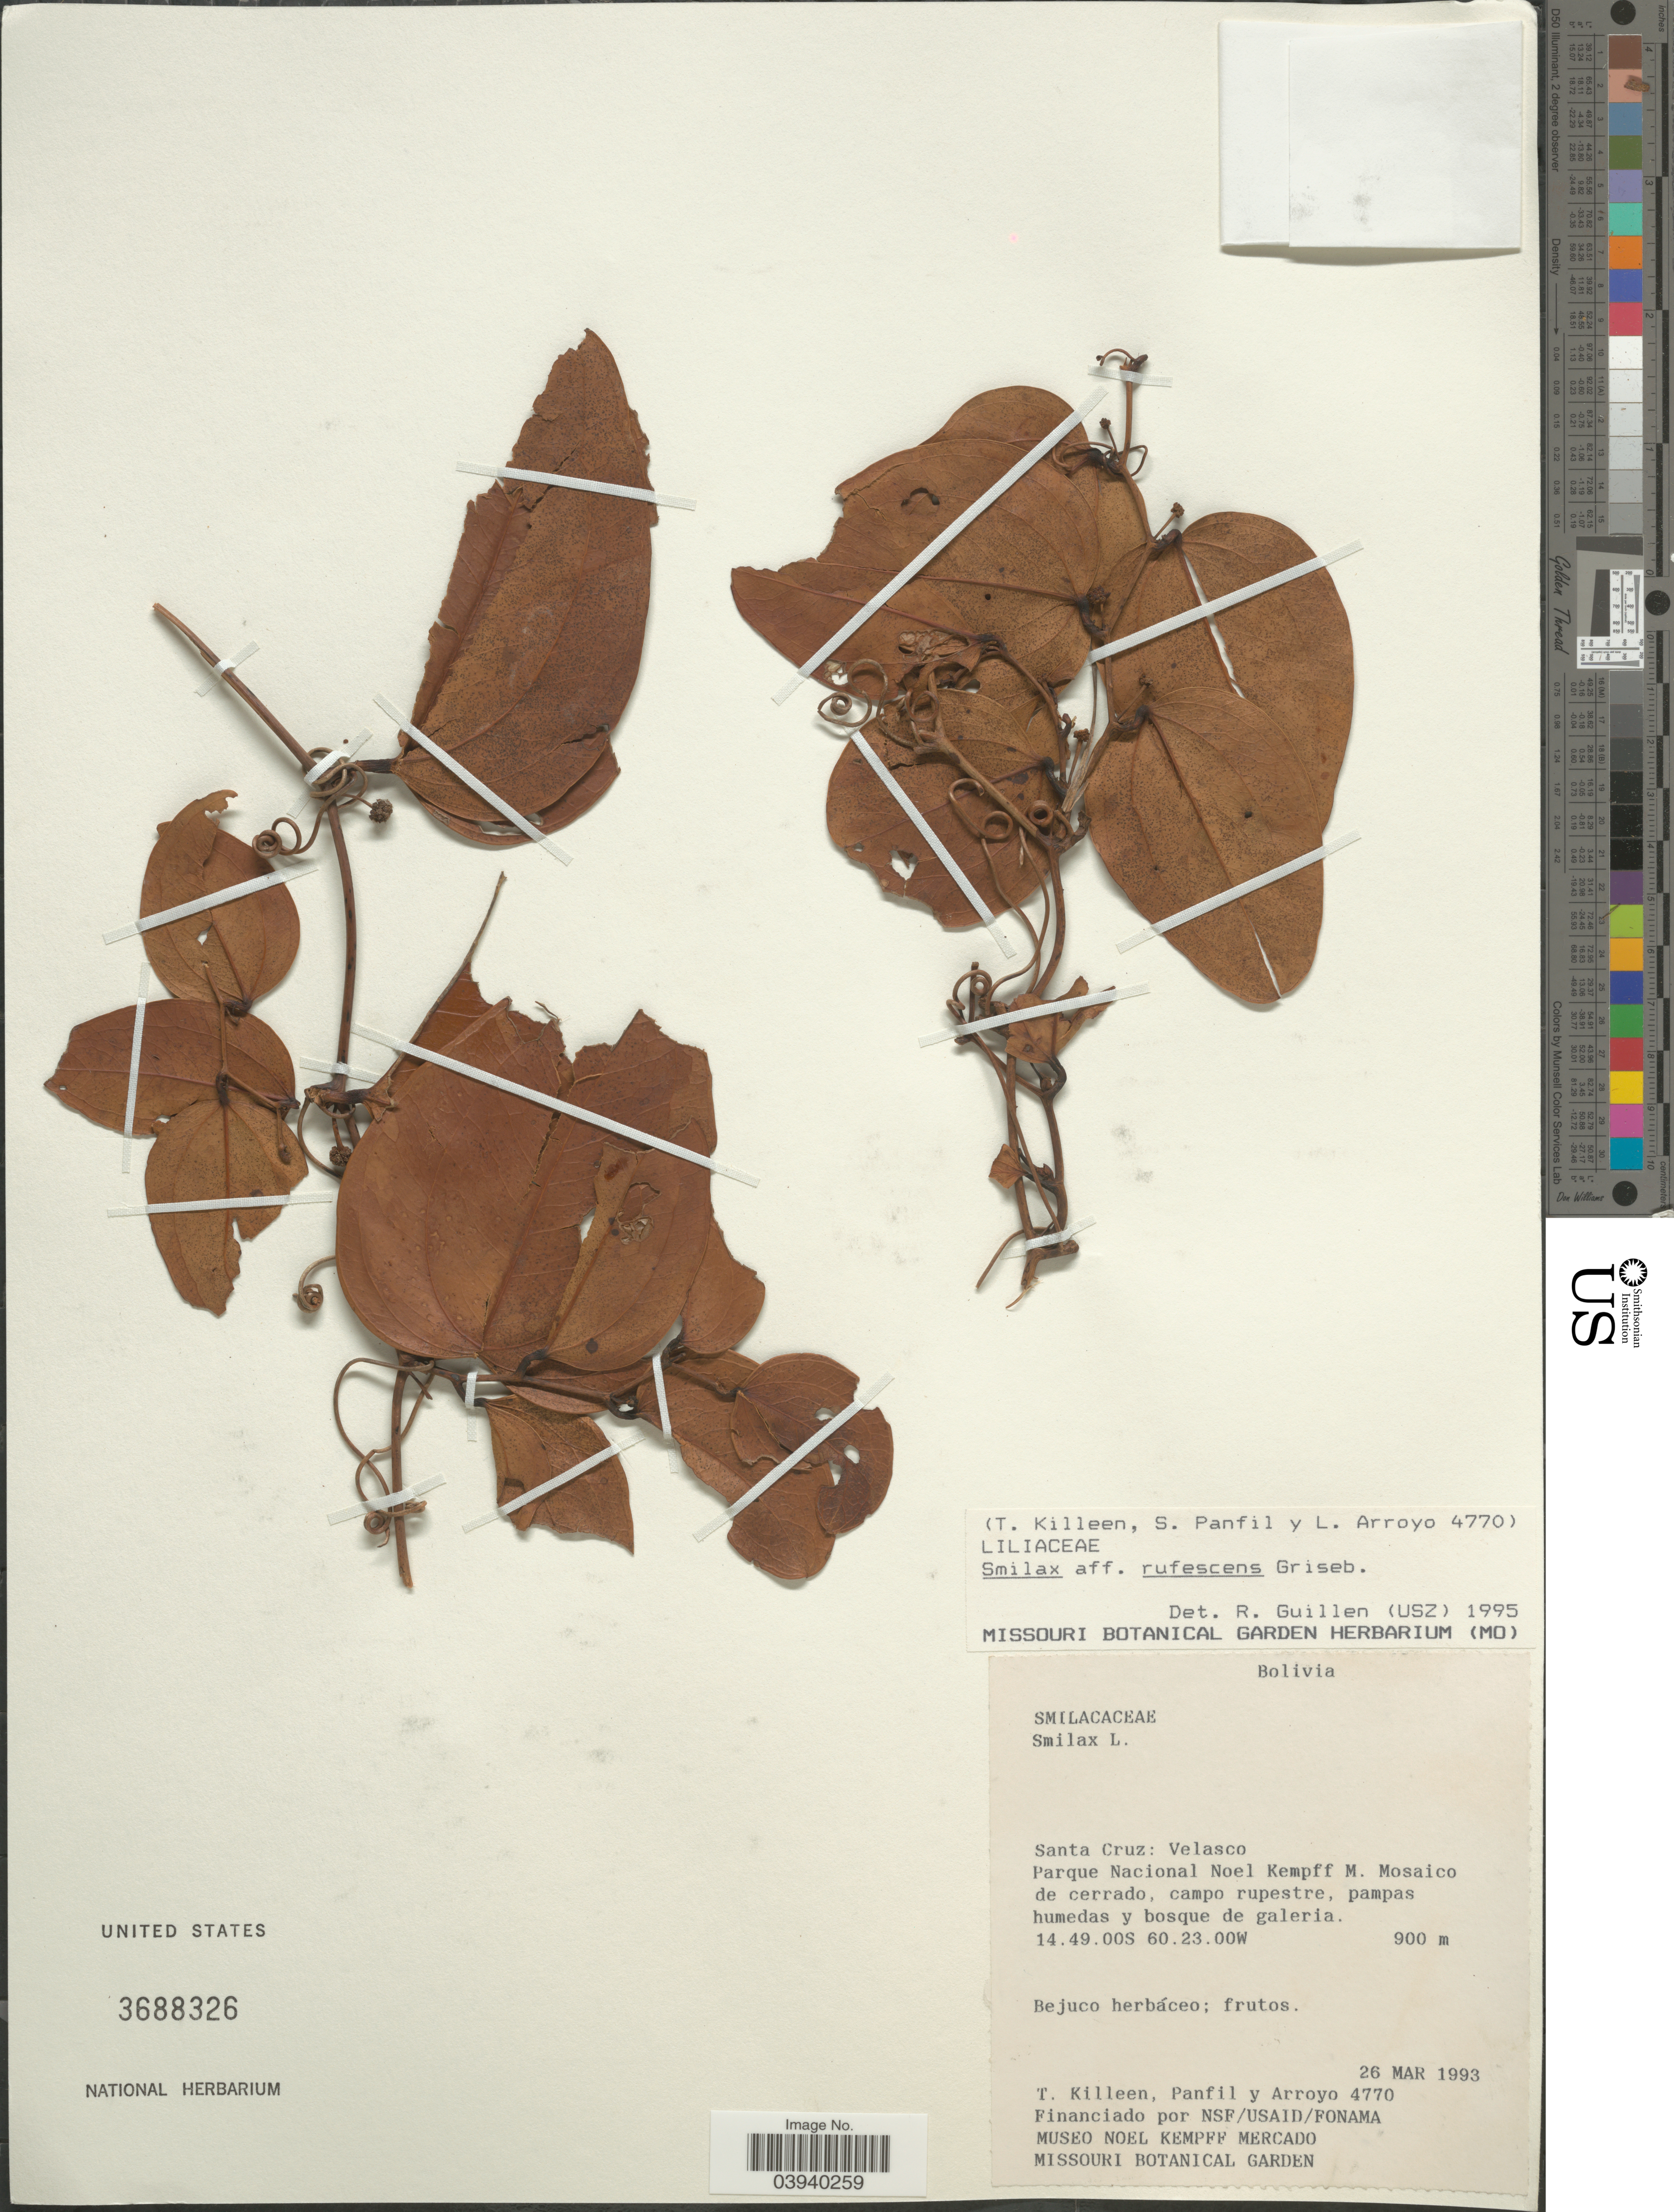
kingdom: Plantae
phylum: Tracheophyta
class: Liliopsida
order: Liliales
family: Smilacaceae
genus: Smilax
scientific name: Smilax rufescens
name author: Griseb.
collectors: T. J. Killeen, -- Panfil & Arroyo, --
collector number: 4770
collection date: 1993-03-26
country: Bolivia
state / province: Santa Cruz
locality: Velasco. Parque Nacional Noel Kempff M. Mosaico de cerrado, campo rupestre, pampas humedas y bosque de galeria .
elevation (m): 900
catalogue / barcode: US 3688326